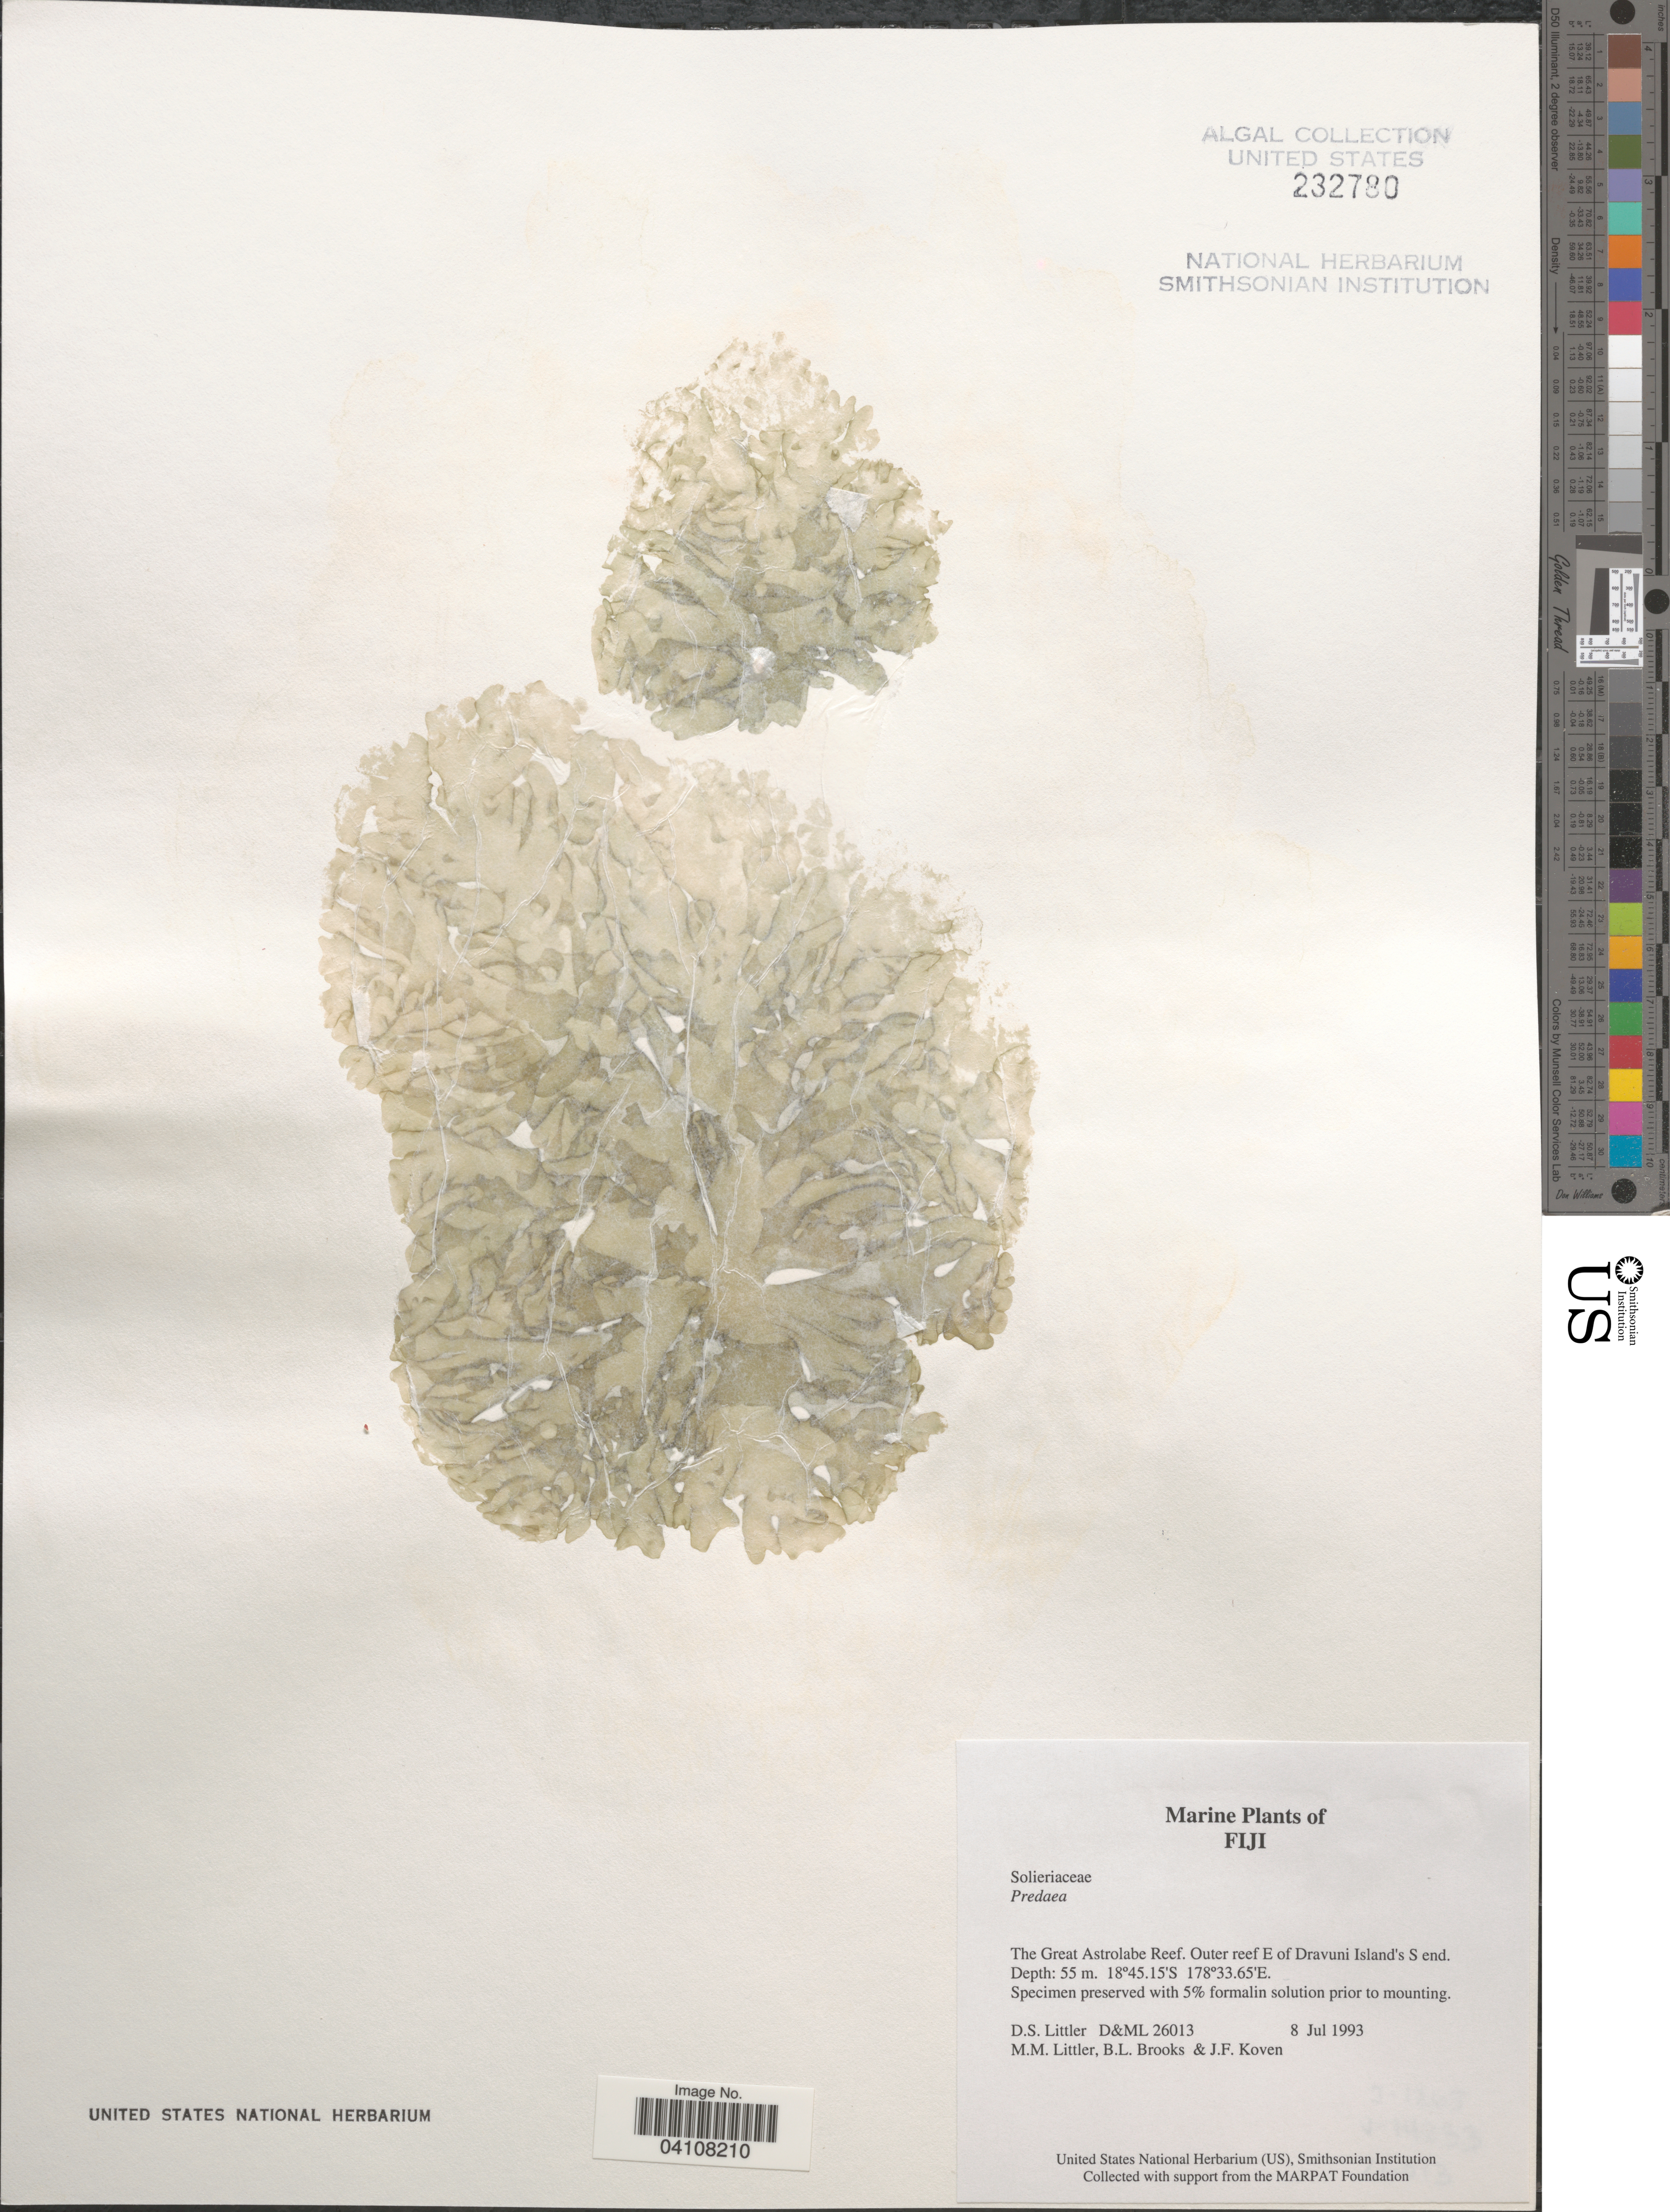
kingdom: Plantae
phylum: Rhodophyta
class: Florideophyceae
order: Nemastomatales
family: Nemastomataceae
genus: Predaea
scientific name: Predaea sp.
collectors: D. S. Littler, B. Brooks & J. Koven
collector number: D&ML26013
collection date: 1993-07-08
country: Fiji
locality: The Great Astrolabe Reef. Outer reef E of Dravuni Island's S end.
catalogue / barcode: US 232780